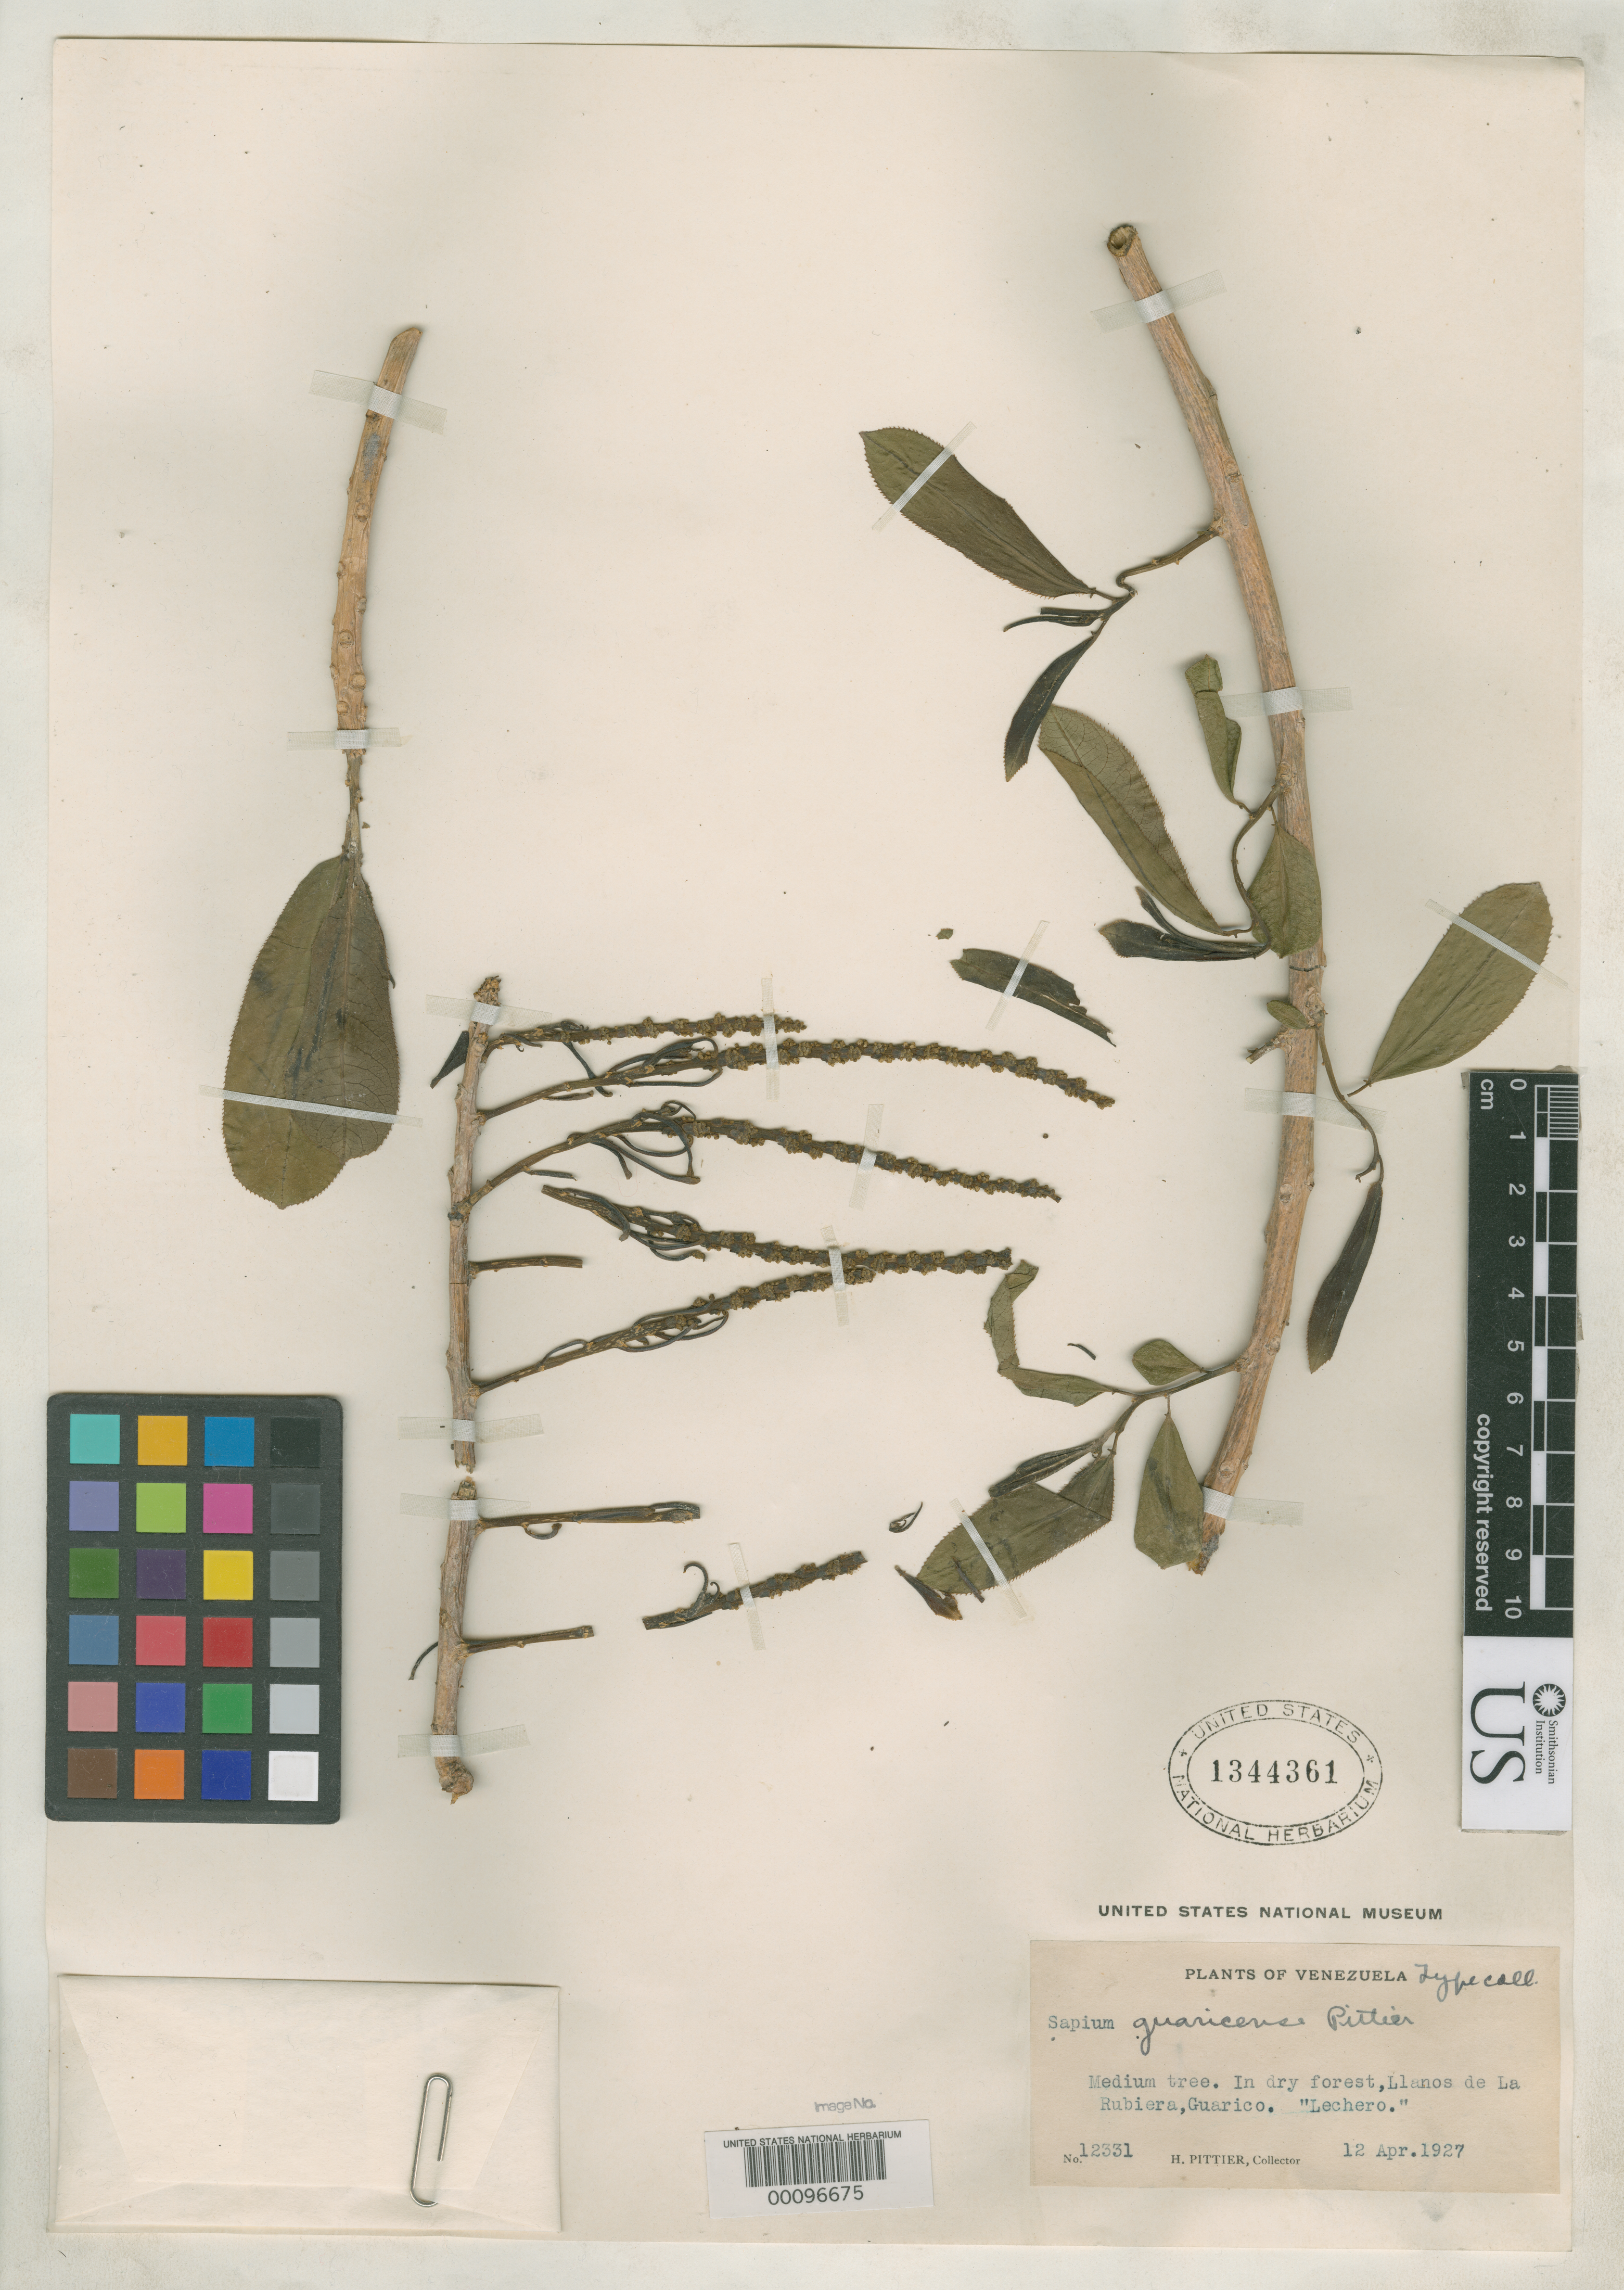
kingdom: Plantae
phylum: Tracheophyta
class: Magnoliopsida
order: Malpighiales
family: Euphorbiaceae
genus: Sapium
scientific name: Sapium guaricense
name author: Pittier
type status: Type Collection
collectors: H. F. Pittier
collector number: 12331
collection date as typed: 12 Apr 1927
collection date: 1927-04-12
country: Venezuela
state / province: Guárico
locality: Llanos de la Rubiera.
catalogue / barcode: US 1344361